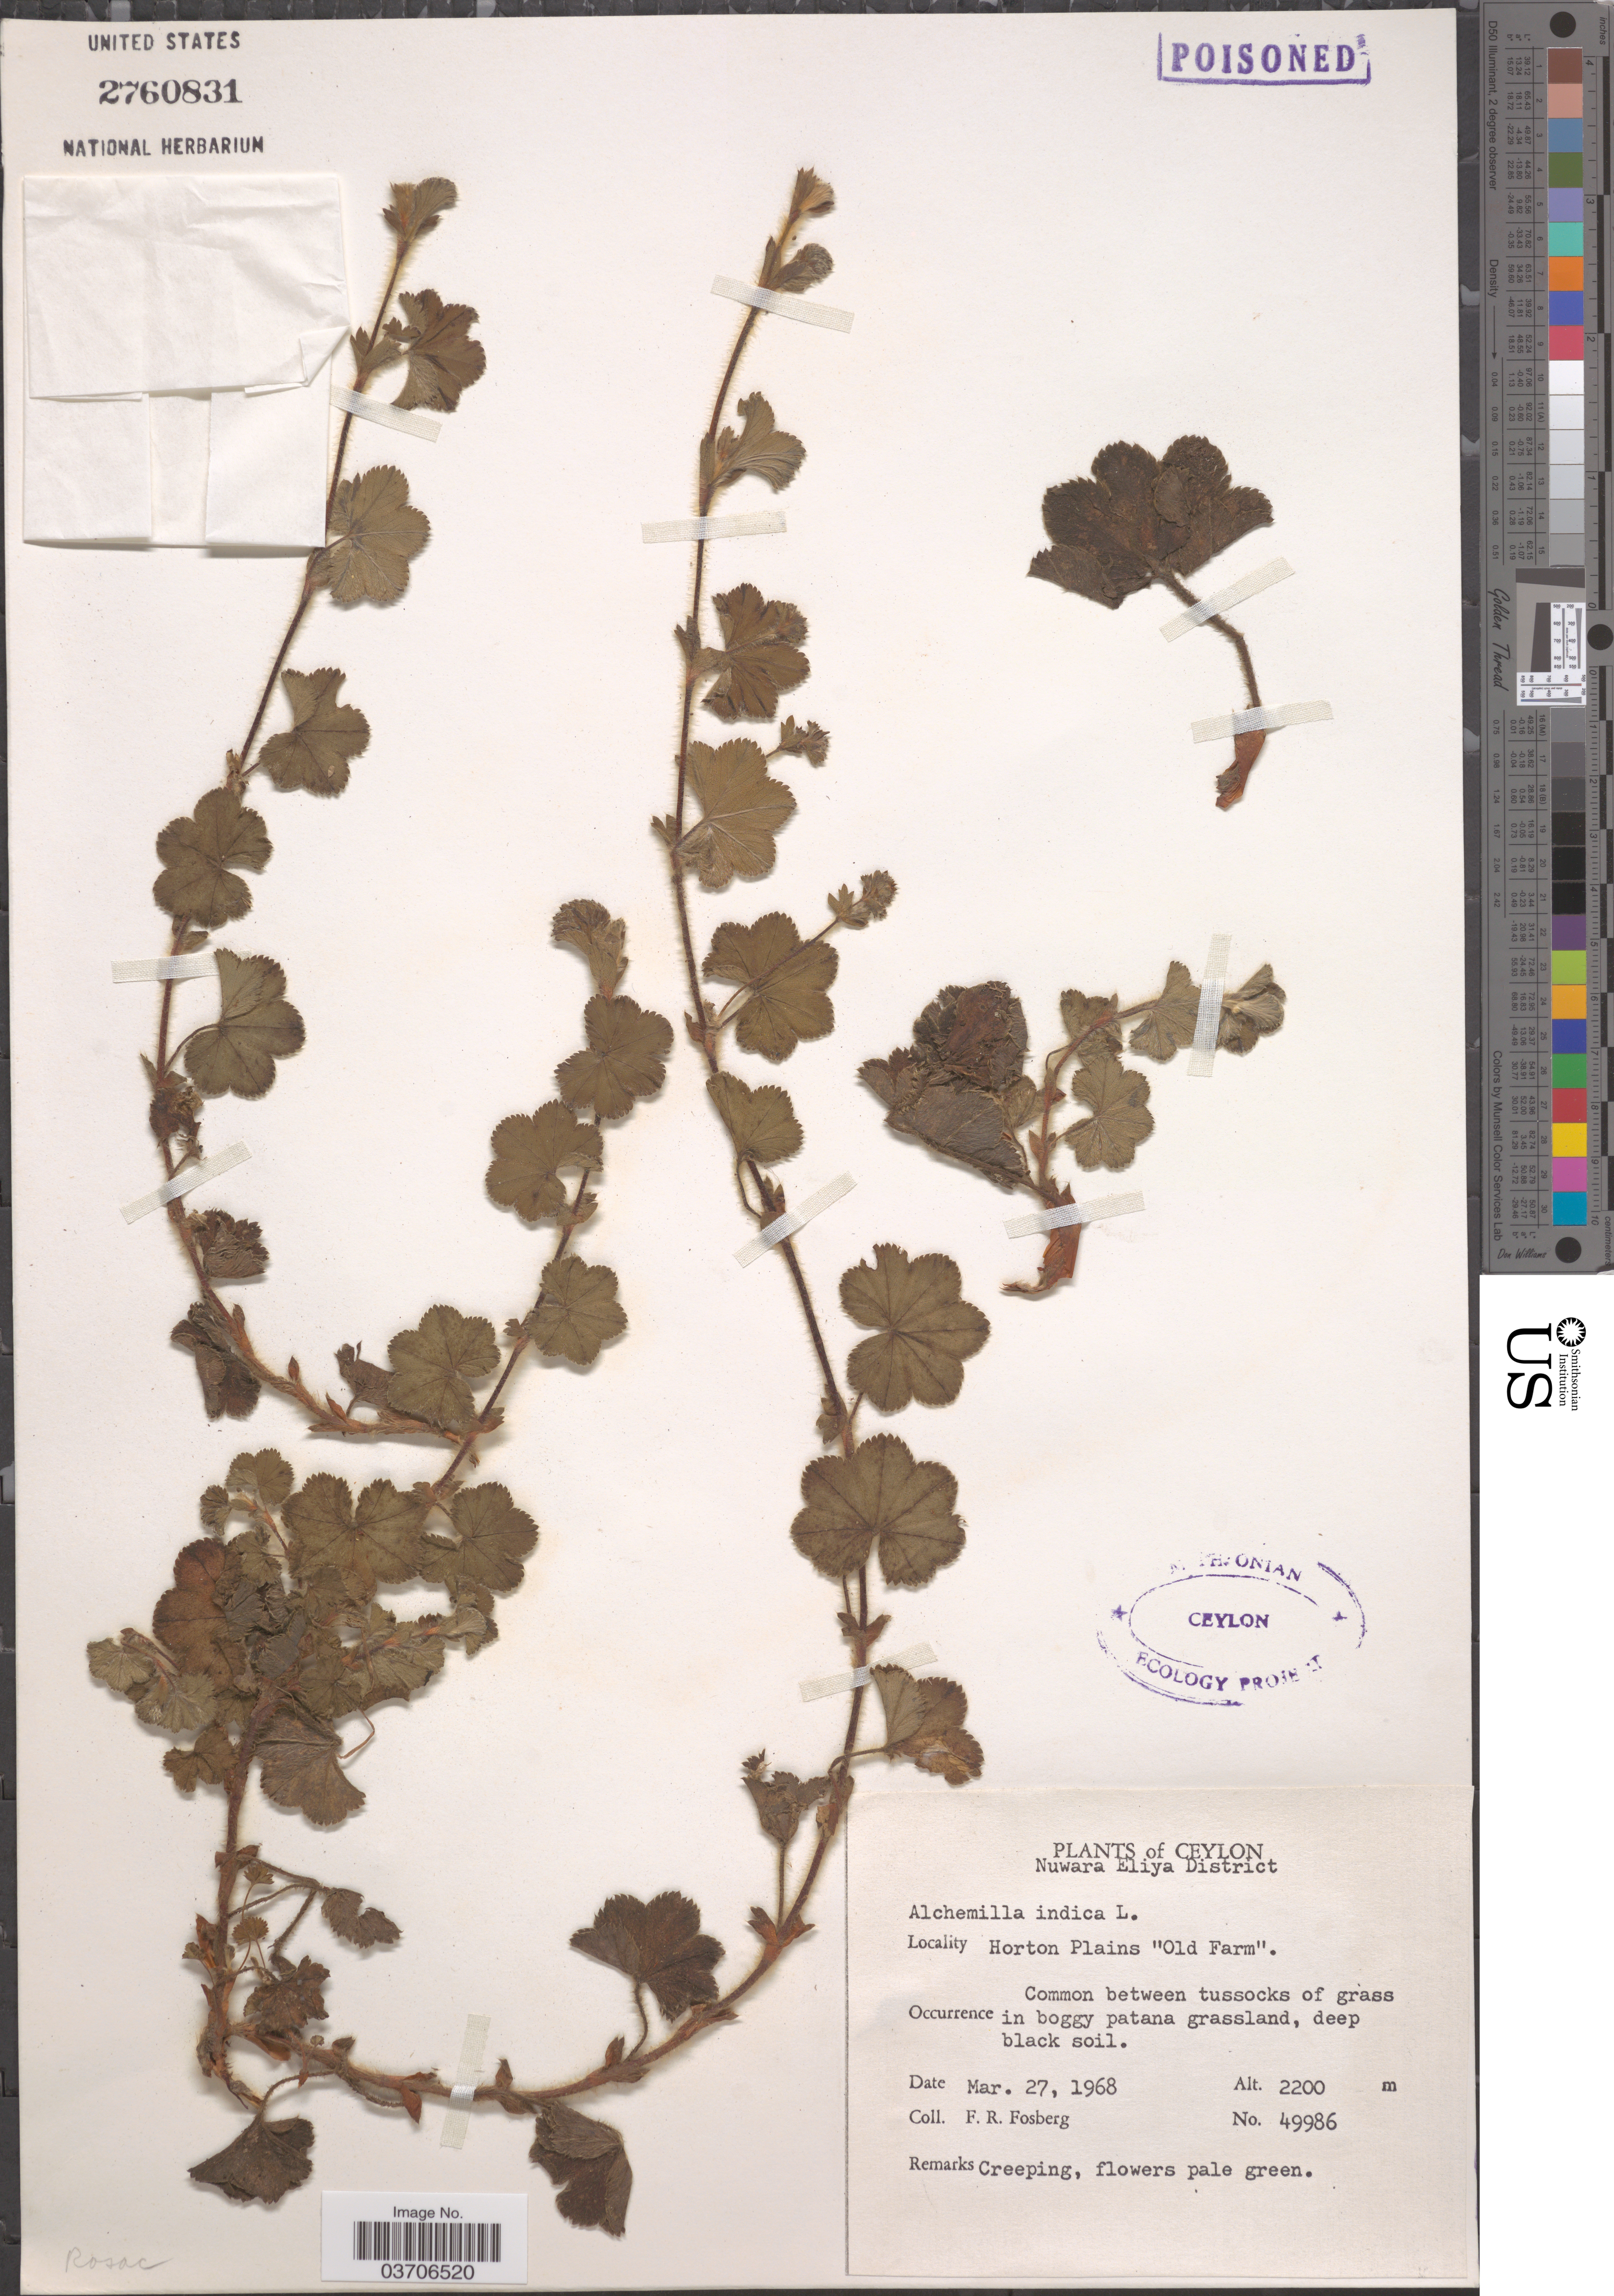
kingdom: Plantae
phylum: Tracheophyta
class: Magnoliopsida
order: Rosales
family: Rosaceae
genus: Alchemilla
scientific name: Alchemilla indica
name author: Gardner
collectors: F. R. Fosberg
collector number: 49986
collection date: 1968-03-27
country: Sri Lanka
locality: Ceylon. Nuwara Eliya District. Horton Plains "Old Farm".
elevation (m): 2200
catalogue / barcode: US 2760831